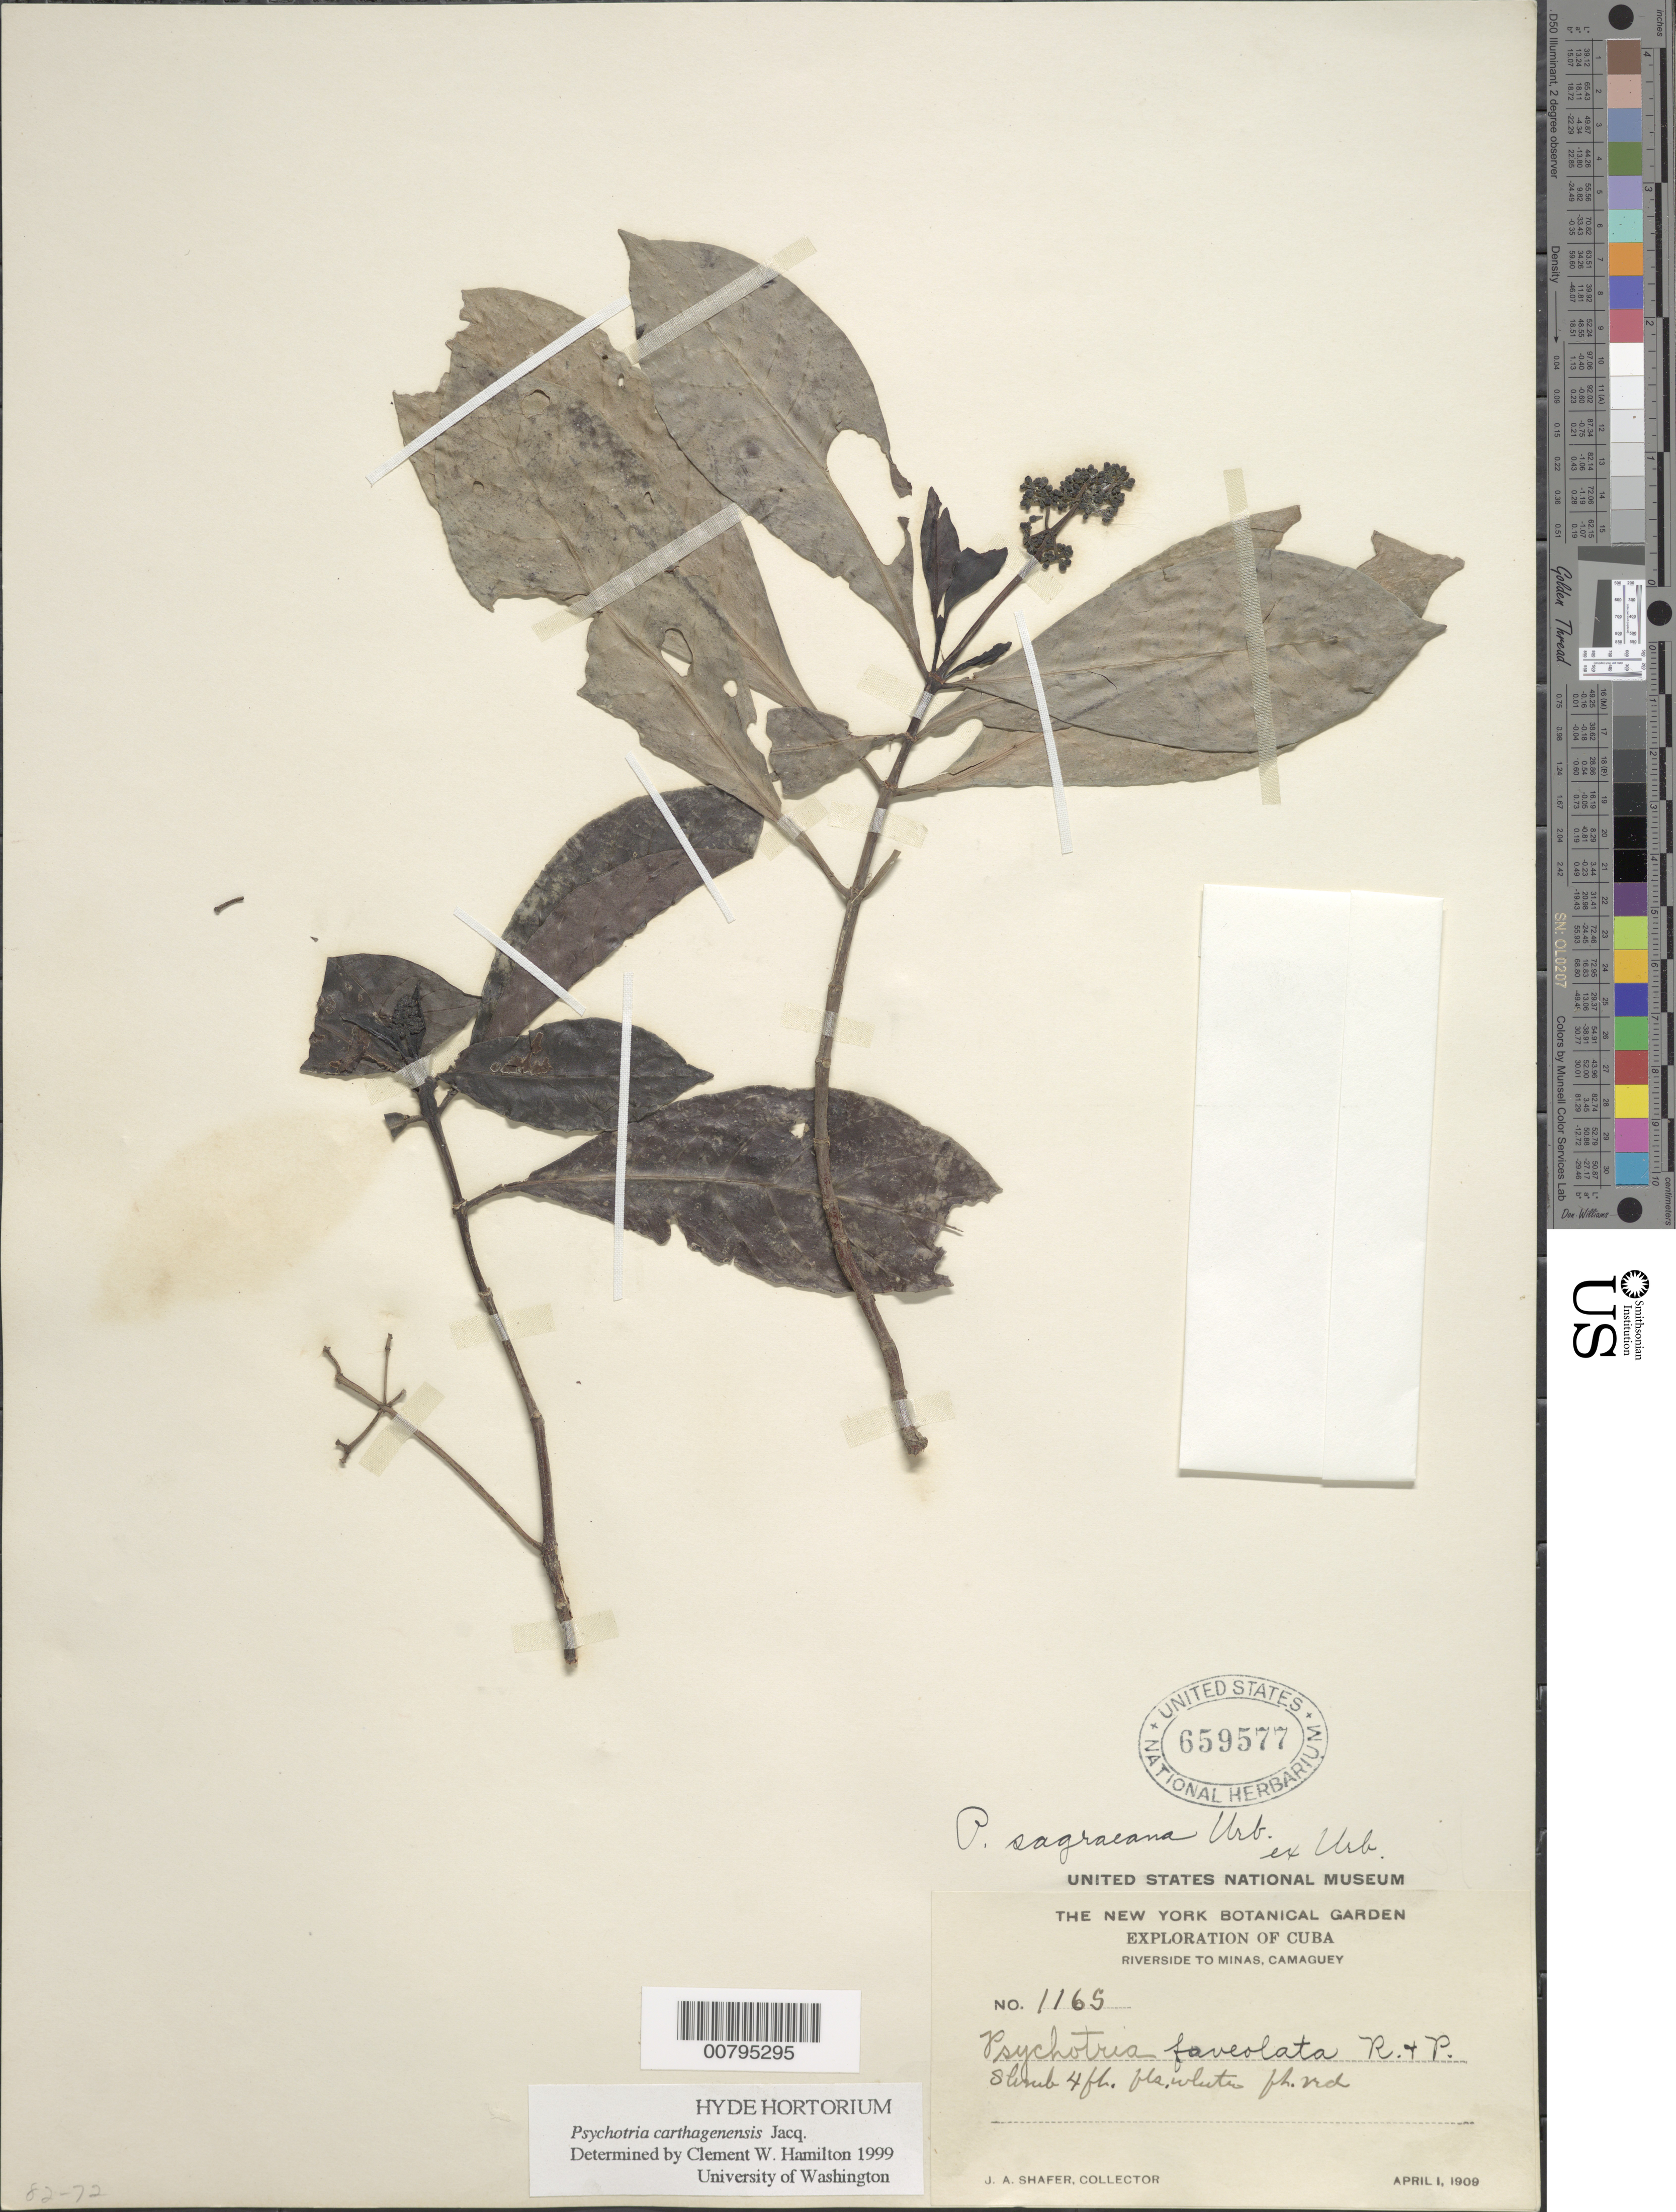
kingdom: Plantae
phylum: Tracheophyta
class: Magnoliopsida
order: Gentianales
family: Rubiaceae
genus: Psychotria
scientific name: Psychotria carthagenensis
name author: Jacq.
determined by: Hamilton, C. W.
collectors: J. A. Shafer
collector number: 1165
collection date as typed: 01 Apr 1909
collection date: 1909-04-01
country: Cuba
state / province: Camaguey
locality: Riverside to Minas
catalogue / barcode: US 659577